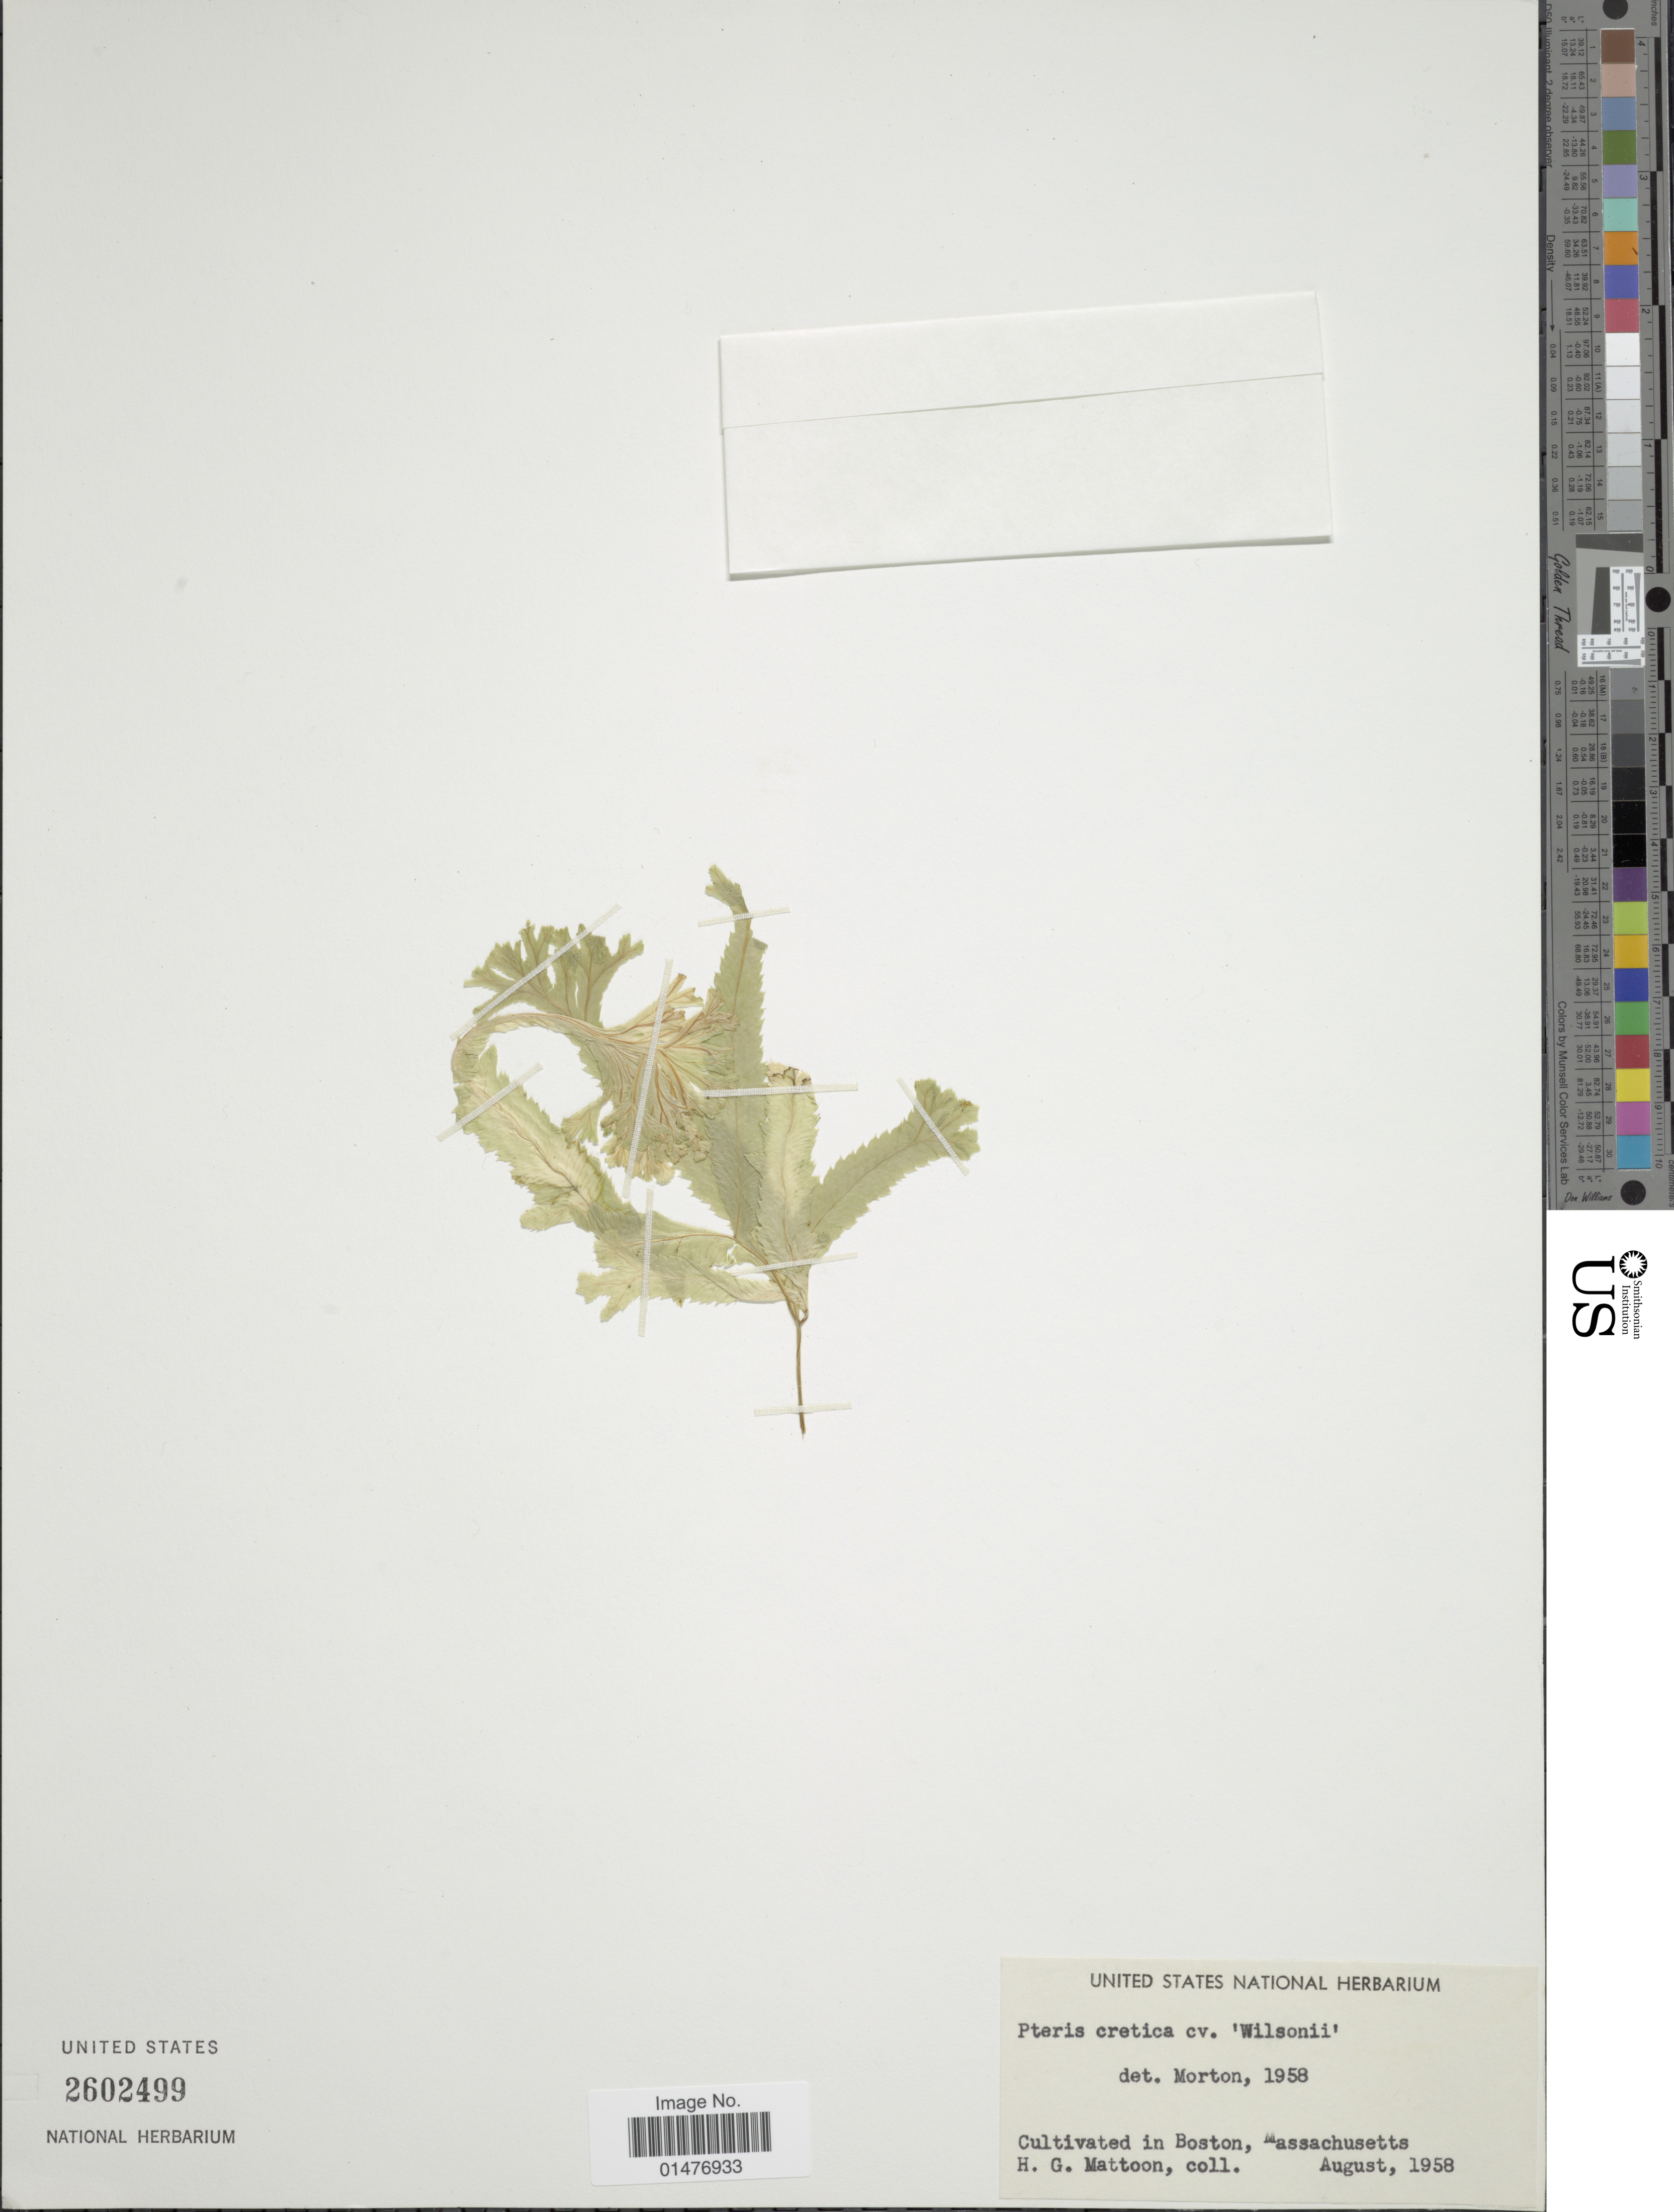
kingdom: Plantae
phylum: Tracheophyta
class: Polypodiopsida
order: Polypodiales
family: Pteridaceae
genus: Pteris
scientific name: Pteris cretica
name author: L.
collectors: H. Mattoon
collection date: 1958-08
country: United States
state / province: Massachusetts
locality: In Boston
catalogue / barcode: US 2602499